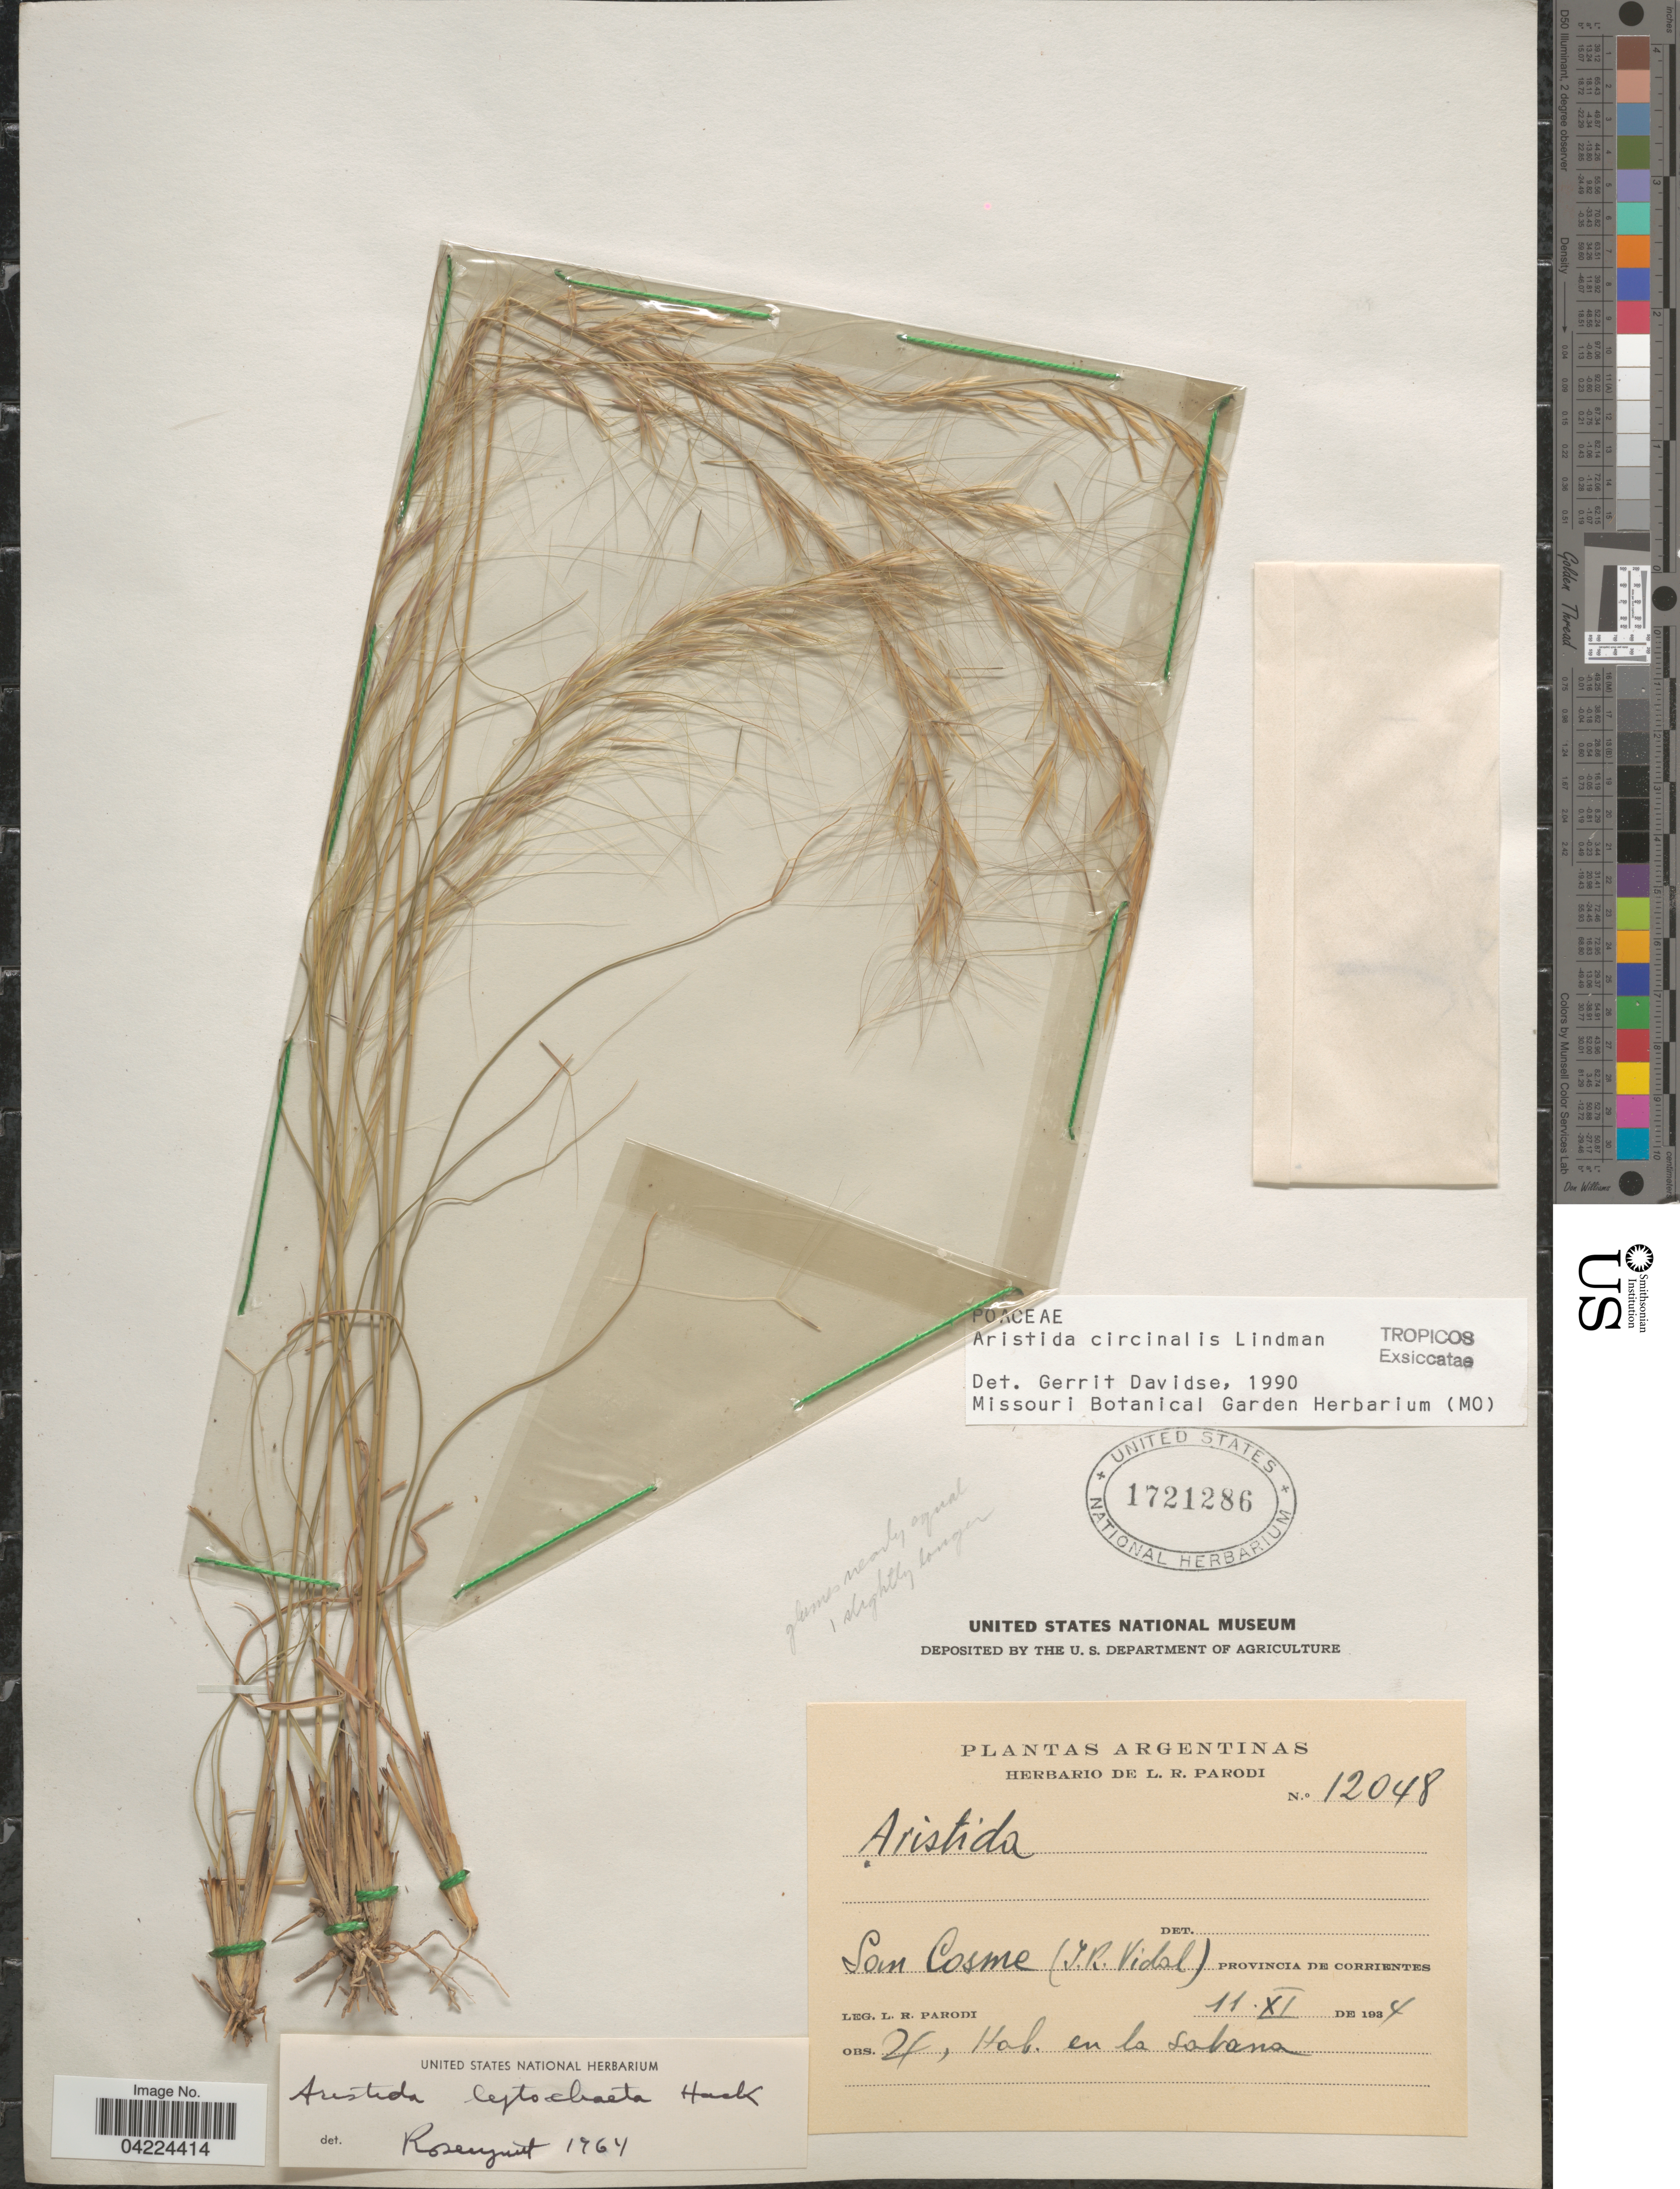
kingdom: Plantae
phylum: Tracheophyta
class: Liliopsida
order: Poales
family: Poaceae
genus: Aristida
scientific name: Aristida circinalis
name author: Lindm.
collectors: L. R. Parodi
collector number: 12048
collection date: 1934-11-11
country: Argentina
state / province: Corrientes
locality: San Cosme (T. R. Vidal). En la sabana.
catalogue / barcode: US 1721286